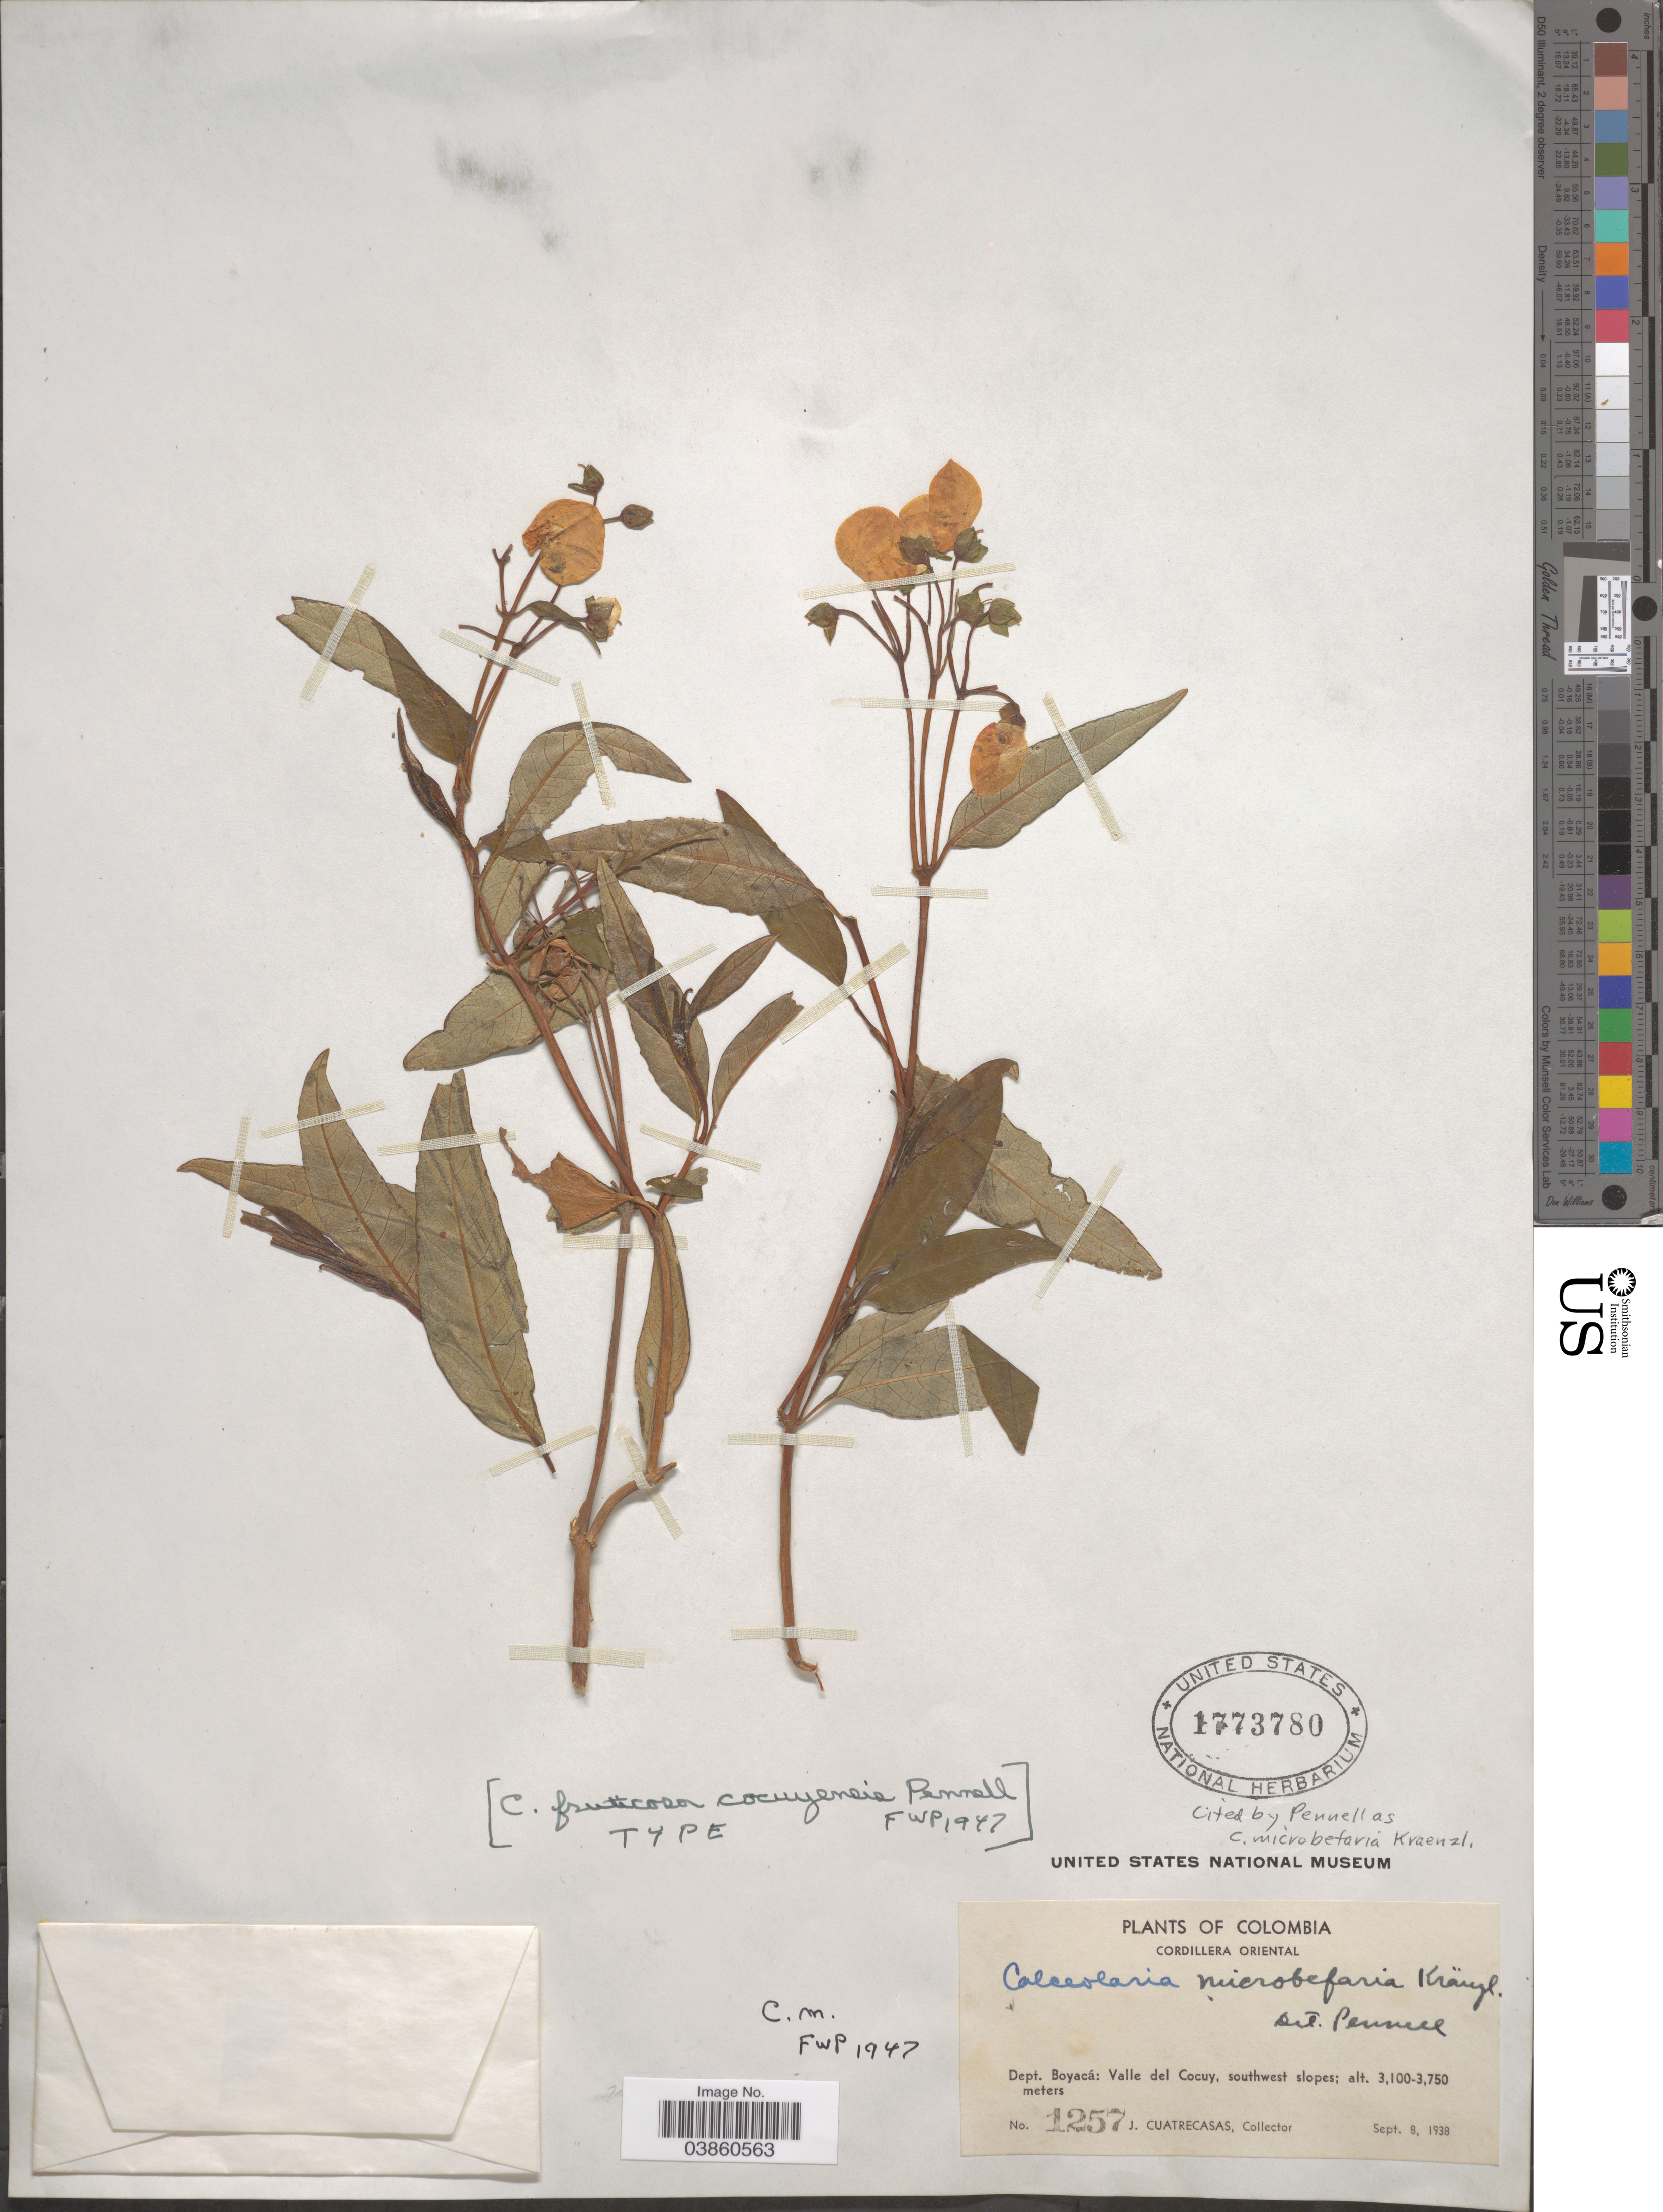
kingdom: Plantae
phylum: Tracheophyta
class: Magnoliopsida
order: Lamiales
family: Calceolariaceae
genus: Calceolaria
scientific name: Calceolaria microbefaria subsp. microbefaria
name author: Kränzl.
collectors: J. Cuatrecasas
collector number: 1257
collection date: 1938-09-08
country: Colombia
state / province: Boyacá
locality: Cordillera Oriental. Dept. Boyacá: Valle del Cocuy, southwest slopes.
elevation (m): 3100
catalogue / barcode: US 1773780